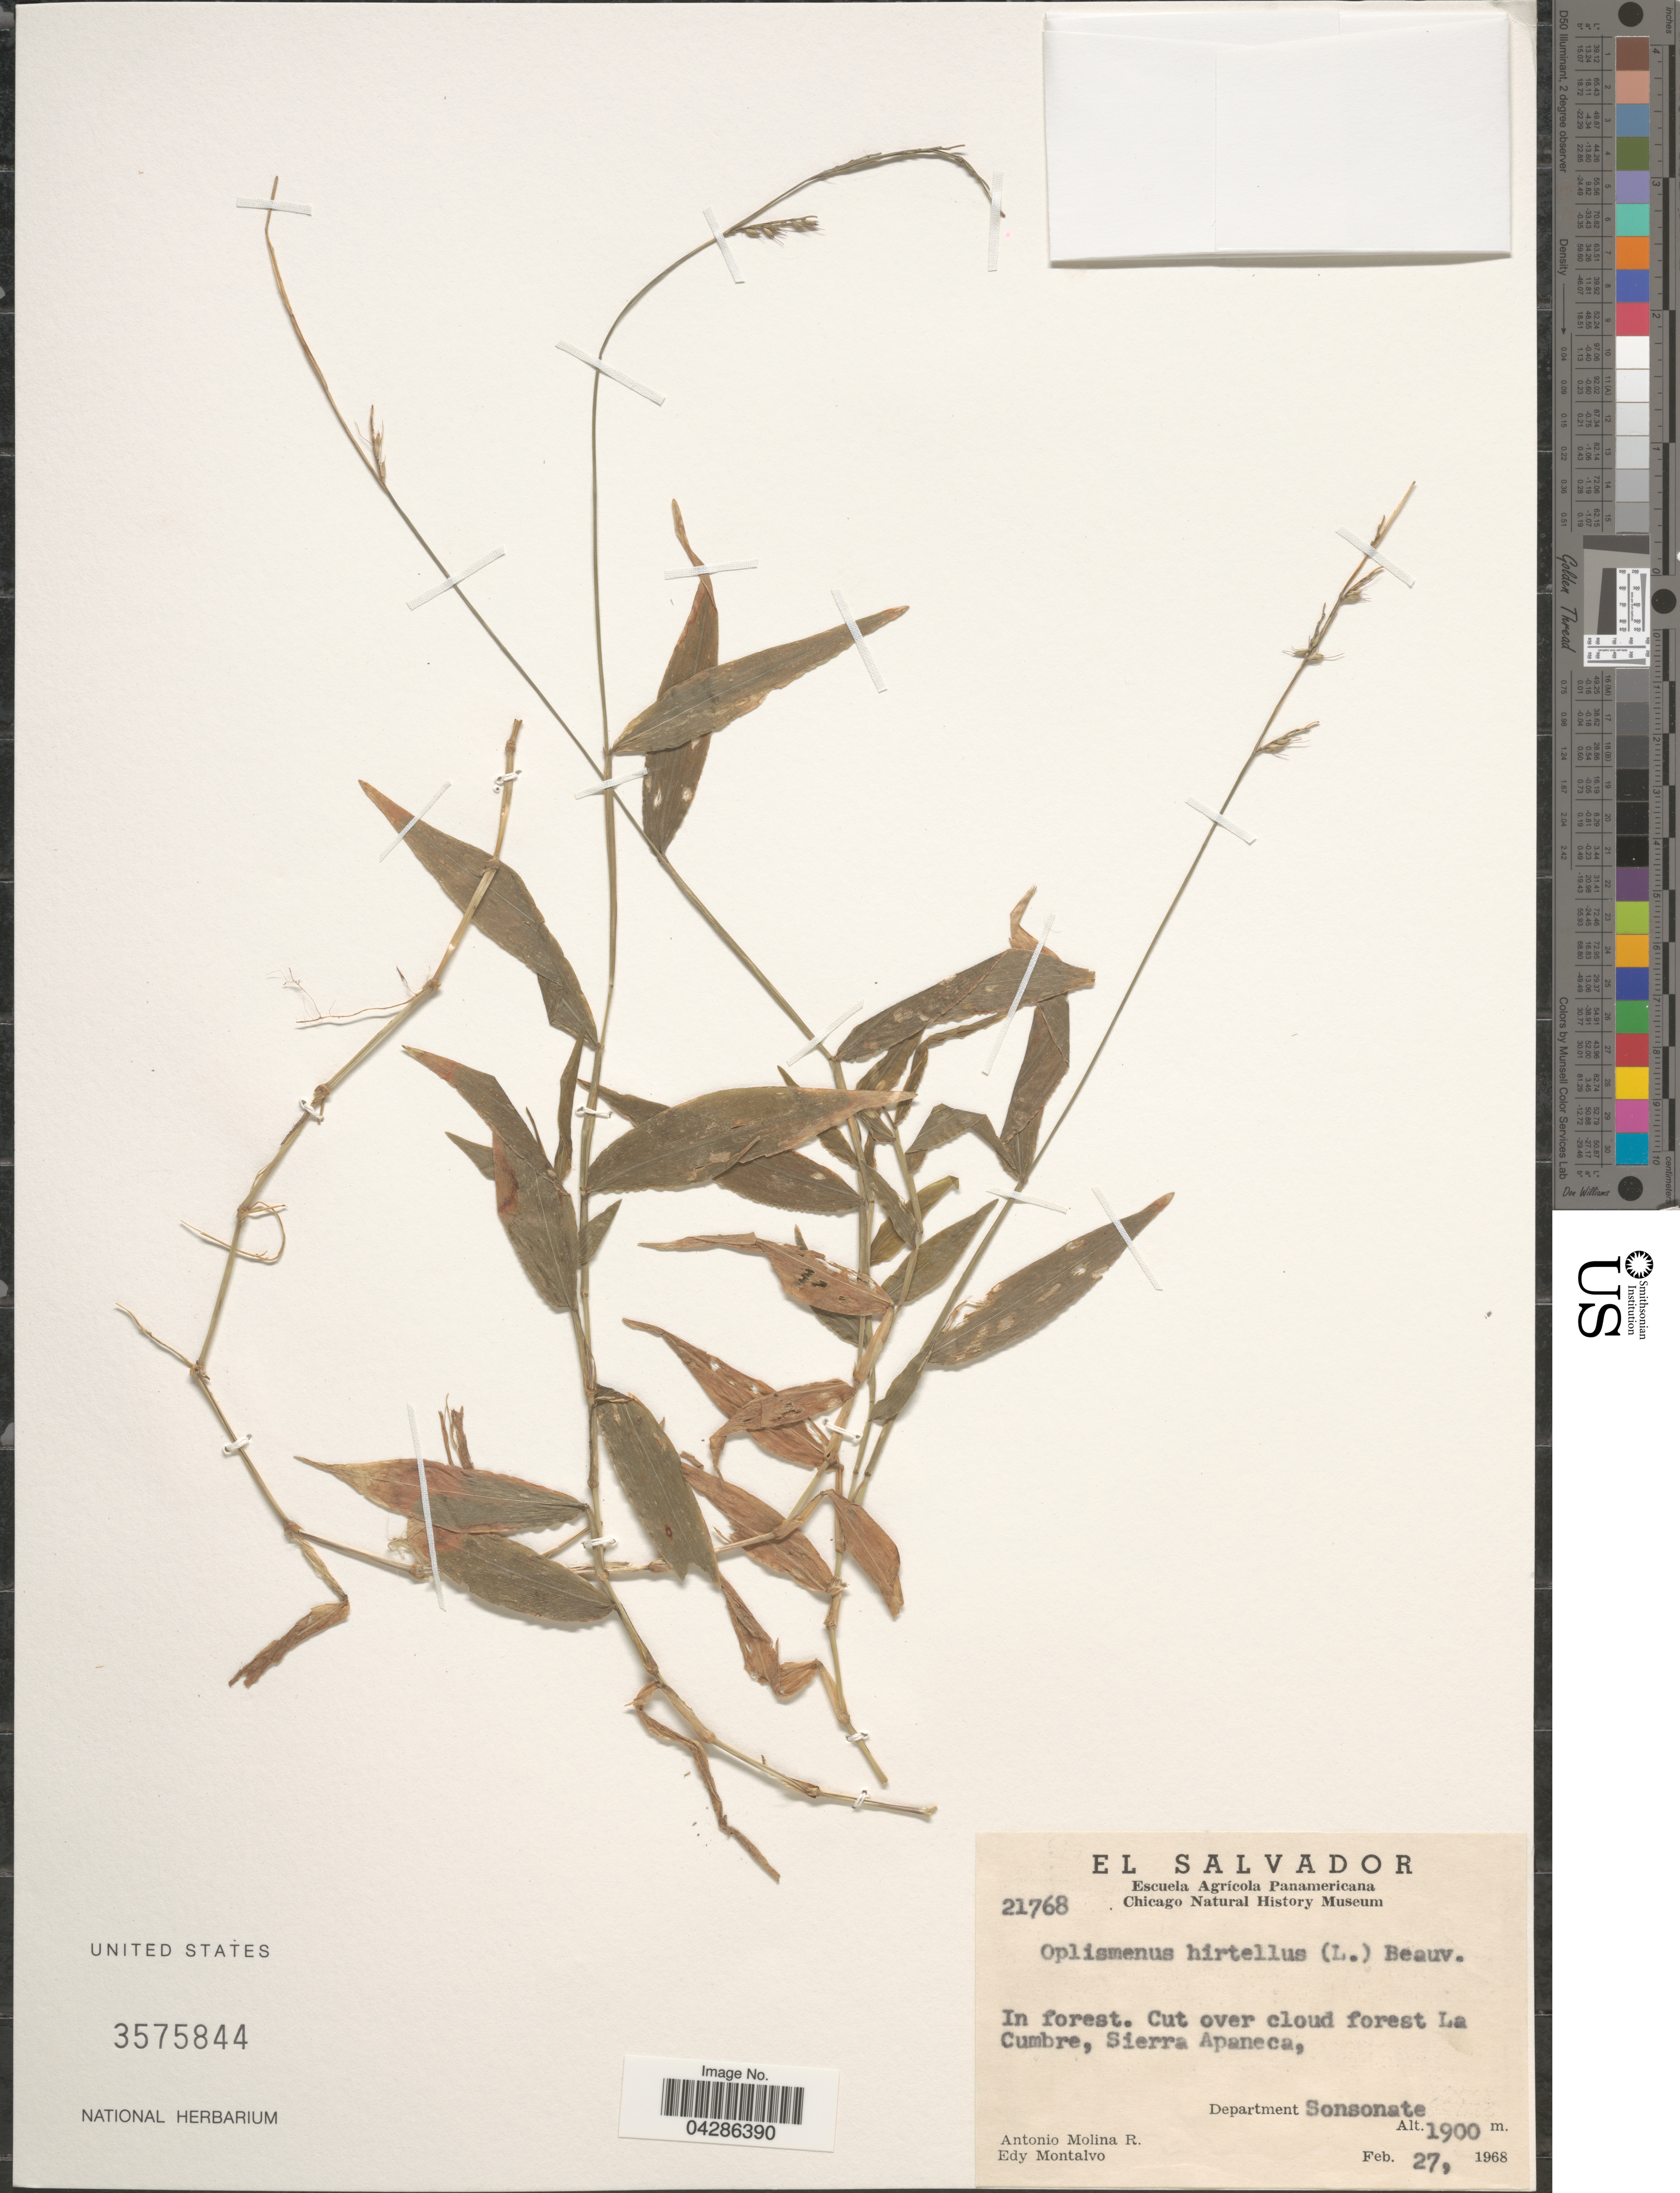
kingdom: Plantae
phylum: Tracheophyta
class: Liliopsida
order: Poales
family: Poaceae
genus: Oplismenus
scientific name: Oplismenus hirtellus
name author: (L.) P. Beauv.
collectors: A. Molina R. & E. A. Montalvo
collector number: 21768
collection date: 1968-02-27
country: El Salvador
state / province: Sonsonate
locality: Cut over cloud forest La Cumbre, Sierra Apaneca, Department Sonsonate.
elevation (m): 1900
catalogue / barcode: US 3575844